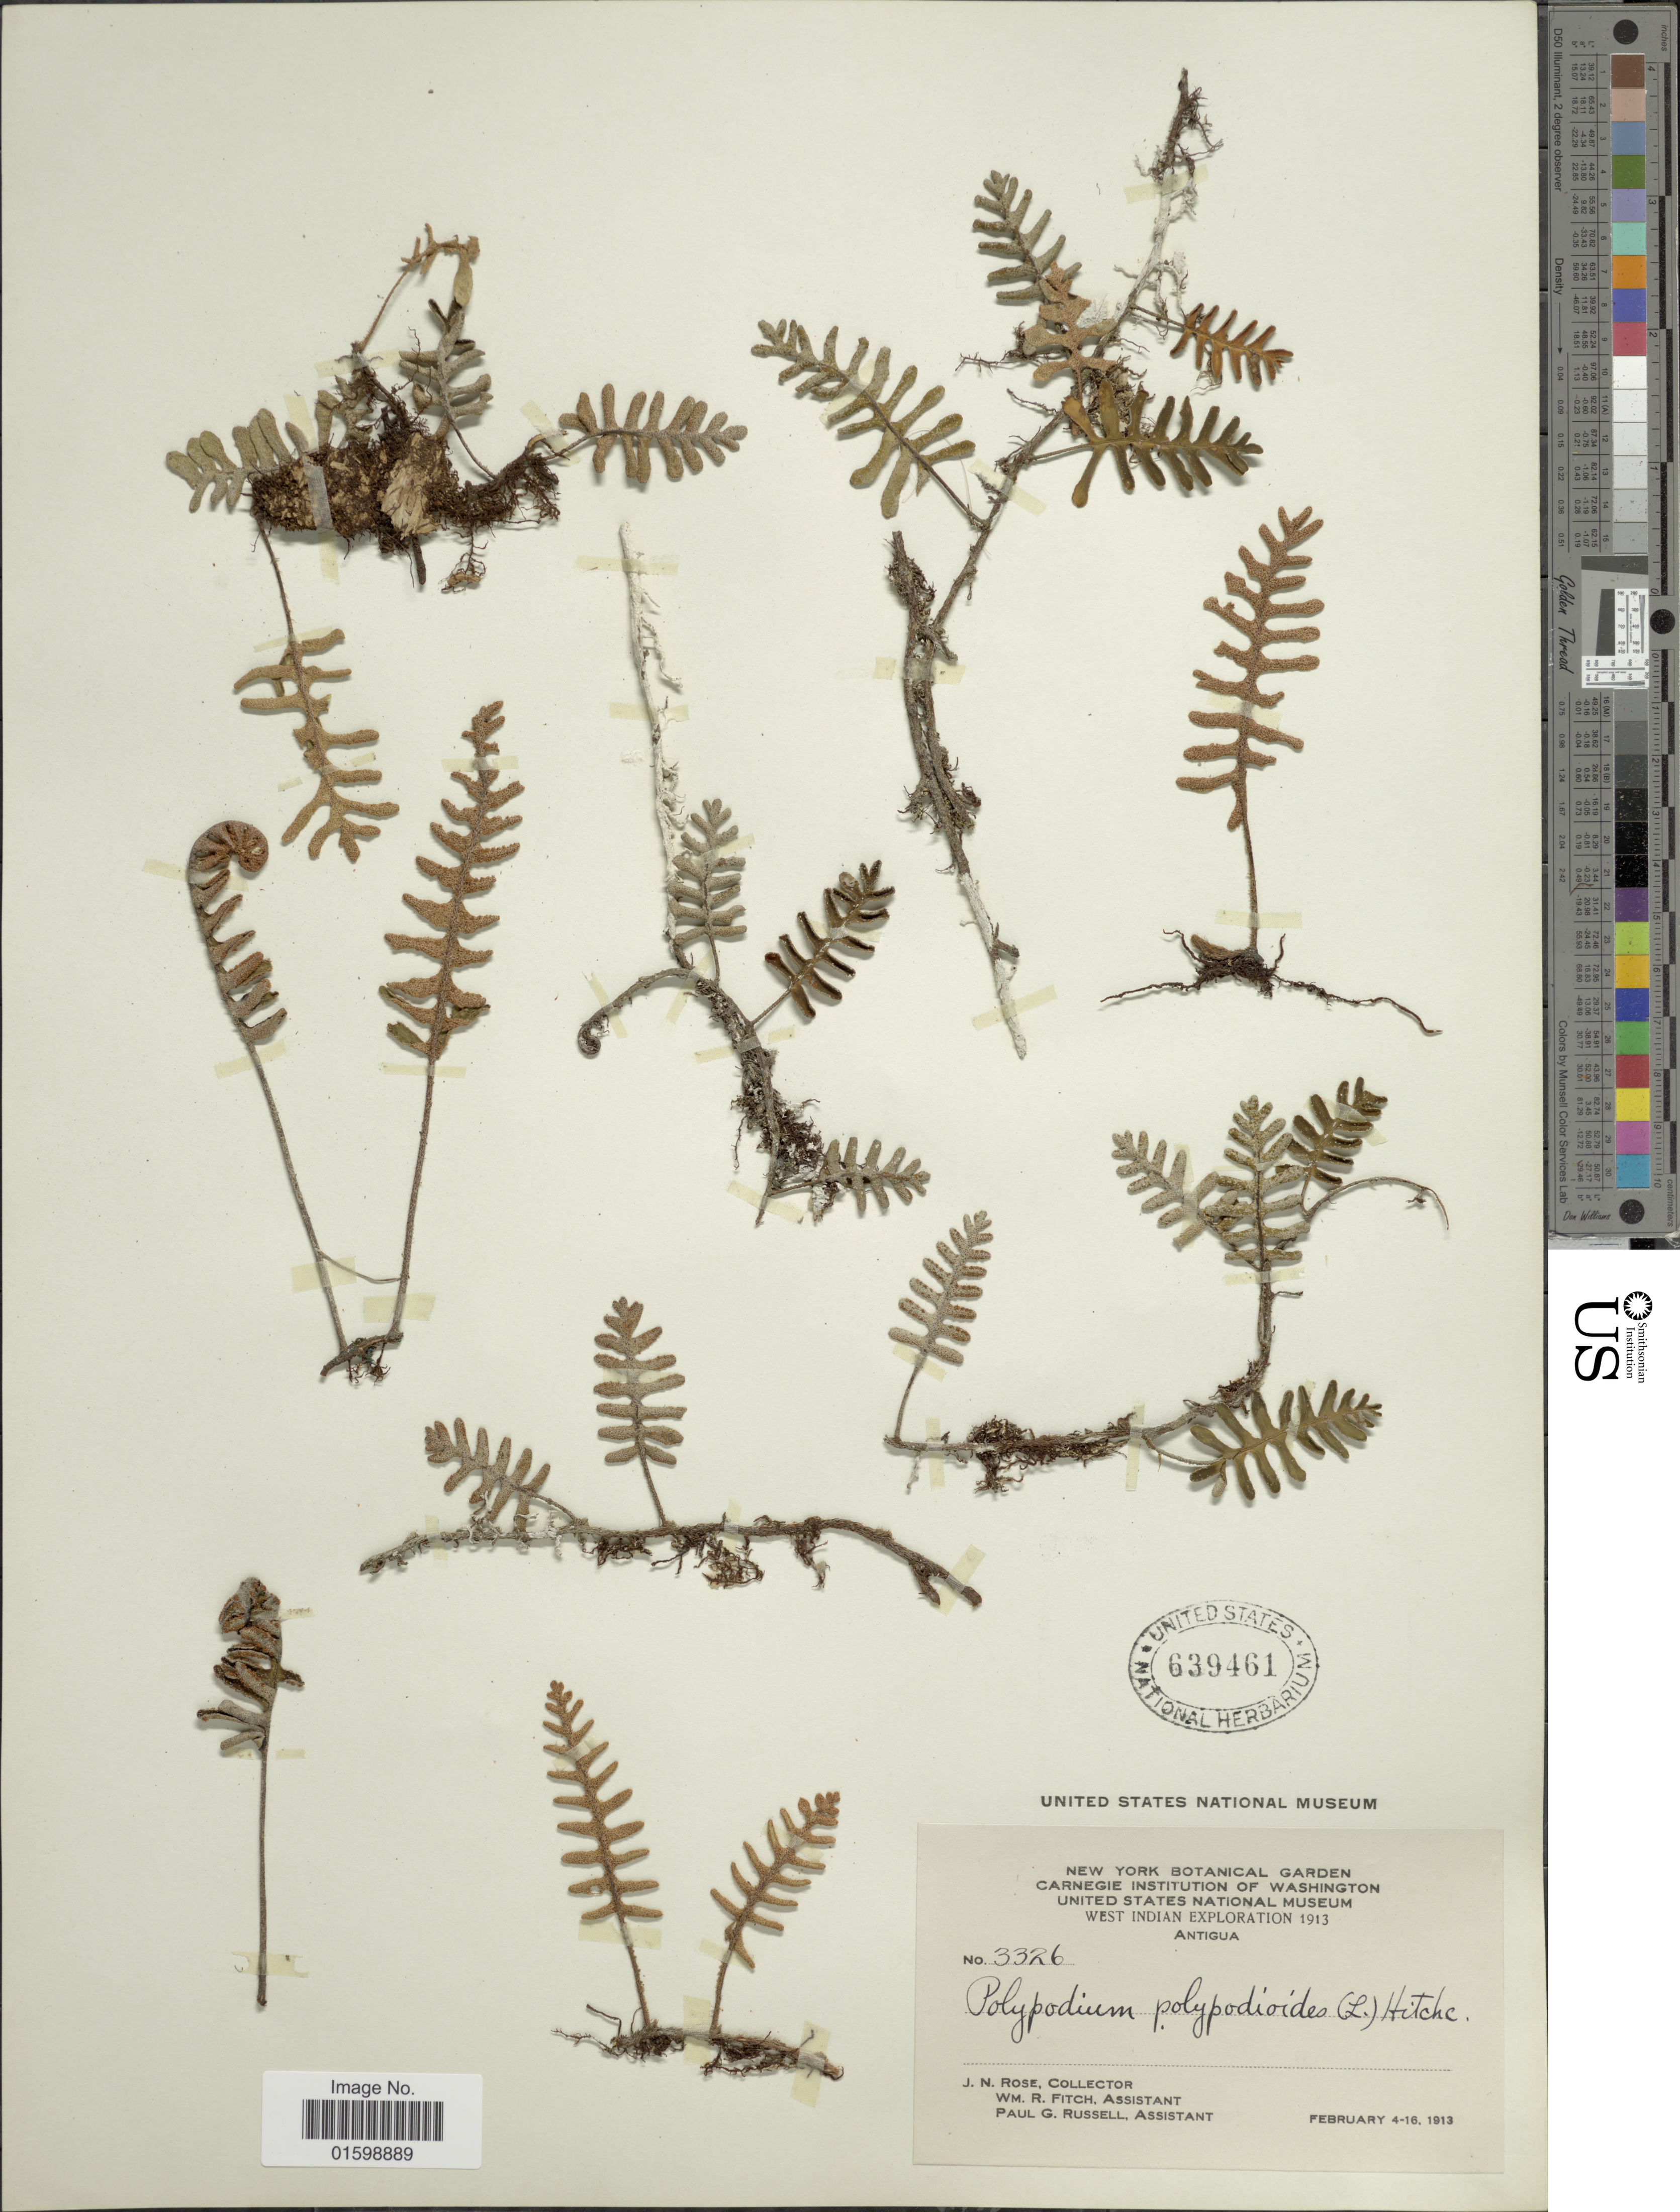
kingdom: Plantae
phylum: Tracheophyta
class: Polypodiopsida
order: Polypodiales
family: Polypodiaceae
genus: Pleopeltis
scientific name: Pleopeltis polypodioides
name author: (L.) E.G. Andrews & Windham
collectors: J. N. Rose, W. R. Fitch & P. G. Russell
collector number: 3326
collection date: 1913-02-04/1913-02-16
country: Antigua and Barbuda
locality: West India, Antigua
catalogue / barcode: US 639461